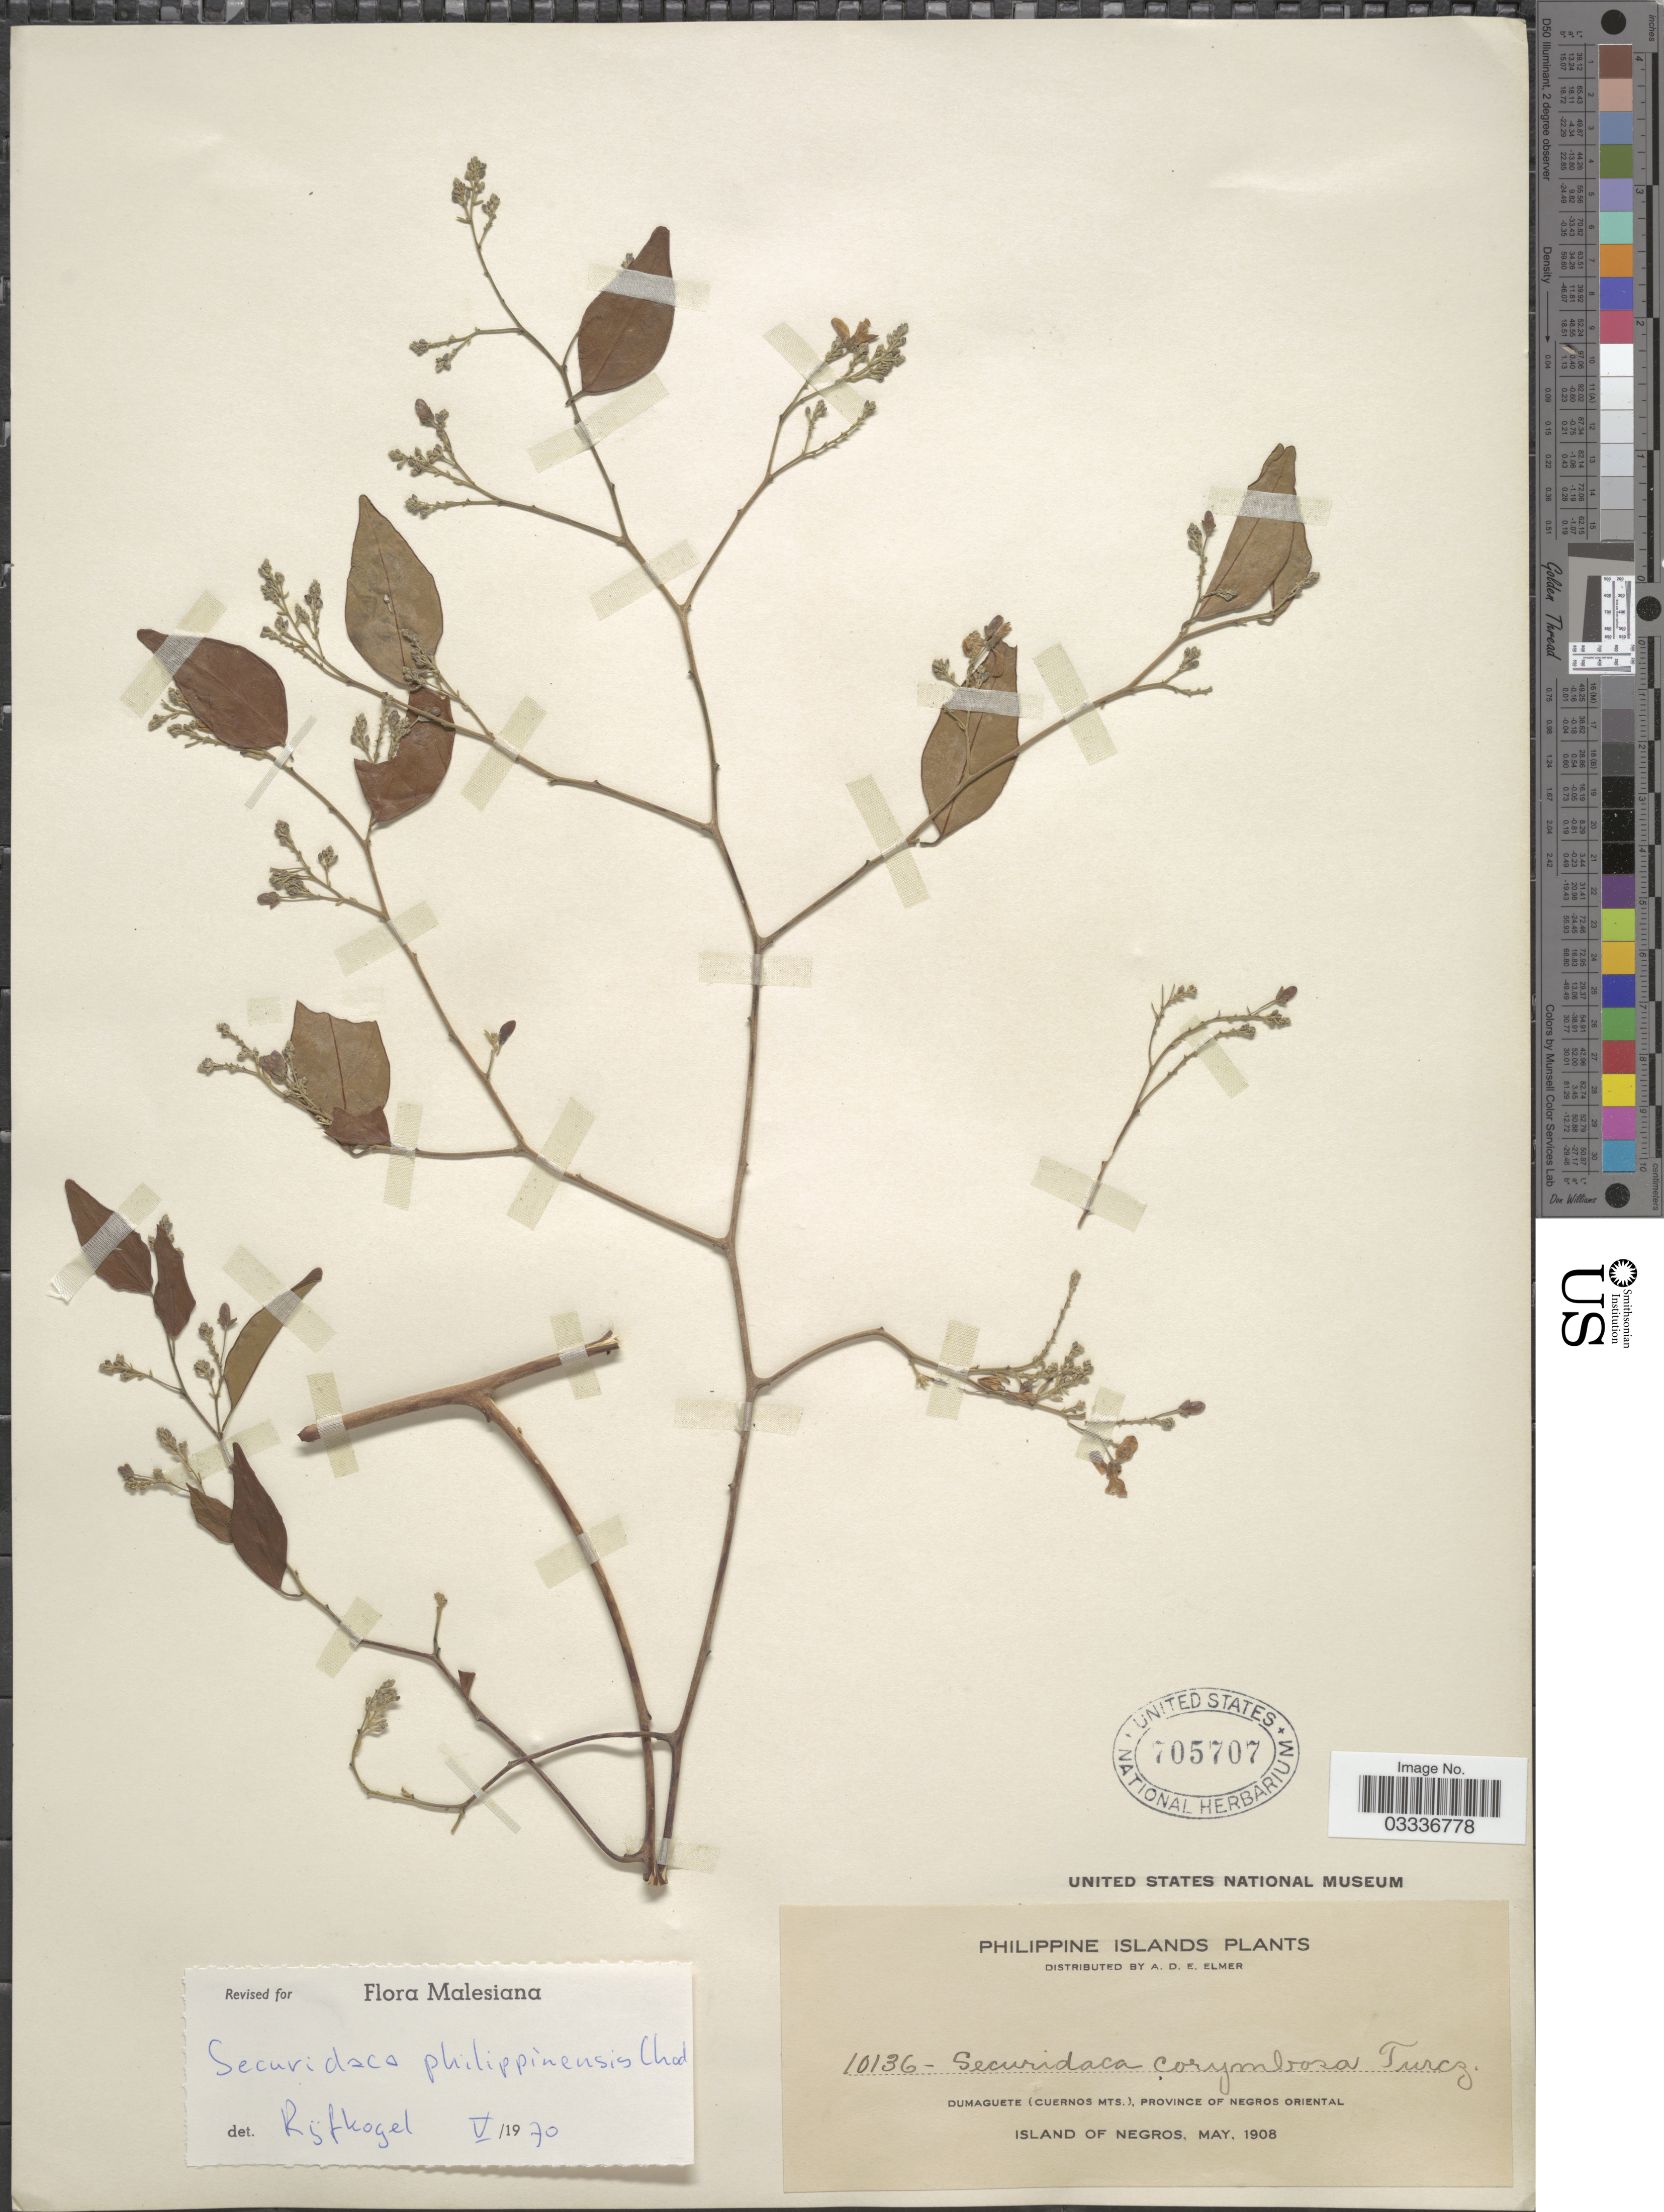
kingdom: Plantae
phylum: Tracheophyta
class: Magnoliopsida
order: Fabales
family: Polygalaceae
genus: Securidaca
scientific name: Securidaca philippinensis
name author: Chodat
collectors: A. D. E. Elmer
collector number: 10136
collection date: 1908-05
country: Philippines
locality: Dumaguete (Cuernos Mts.), Province of Negros Oriental. Island of Negros.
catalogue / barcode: US 705707